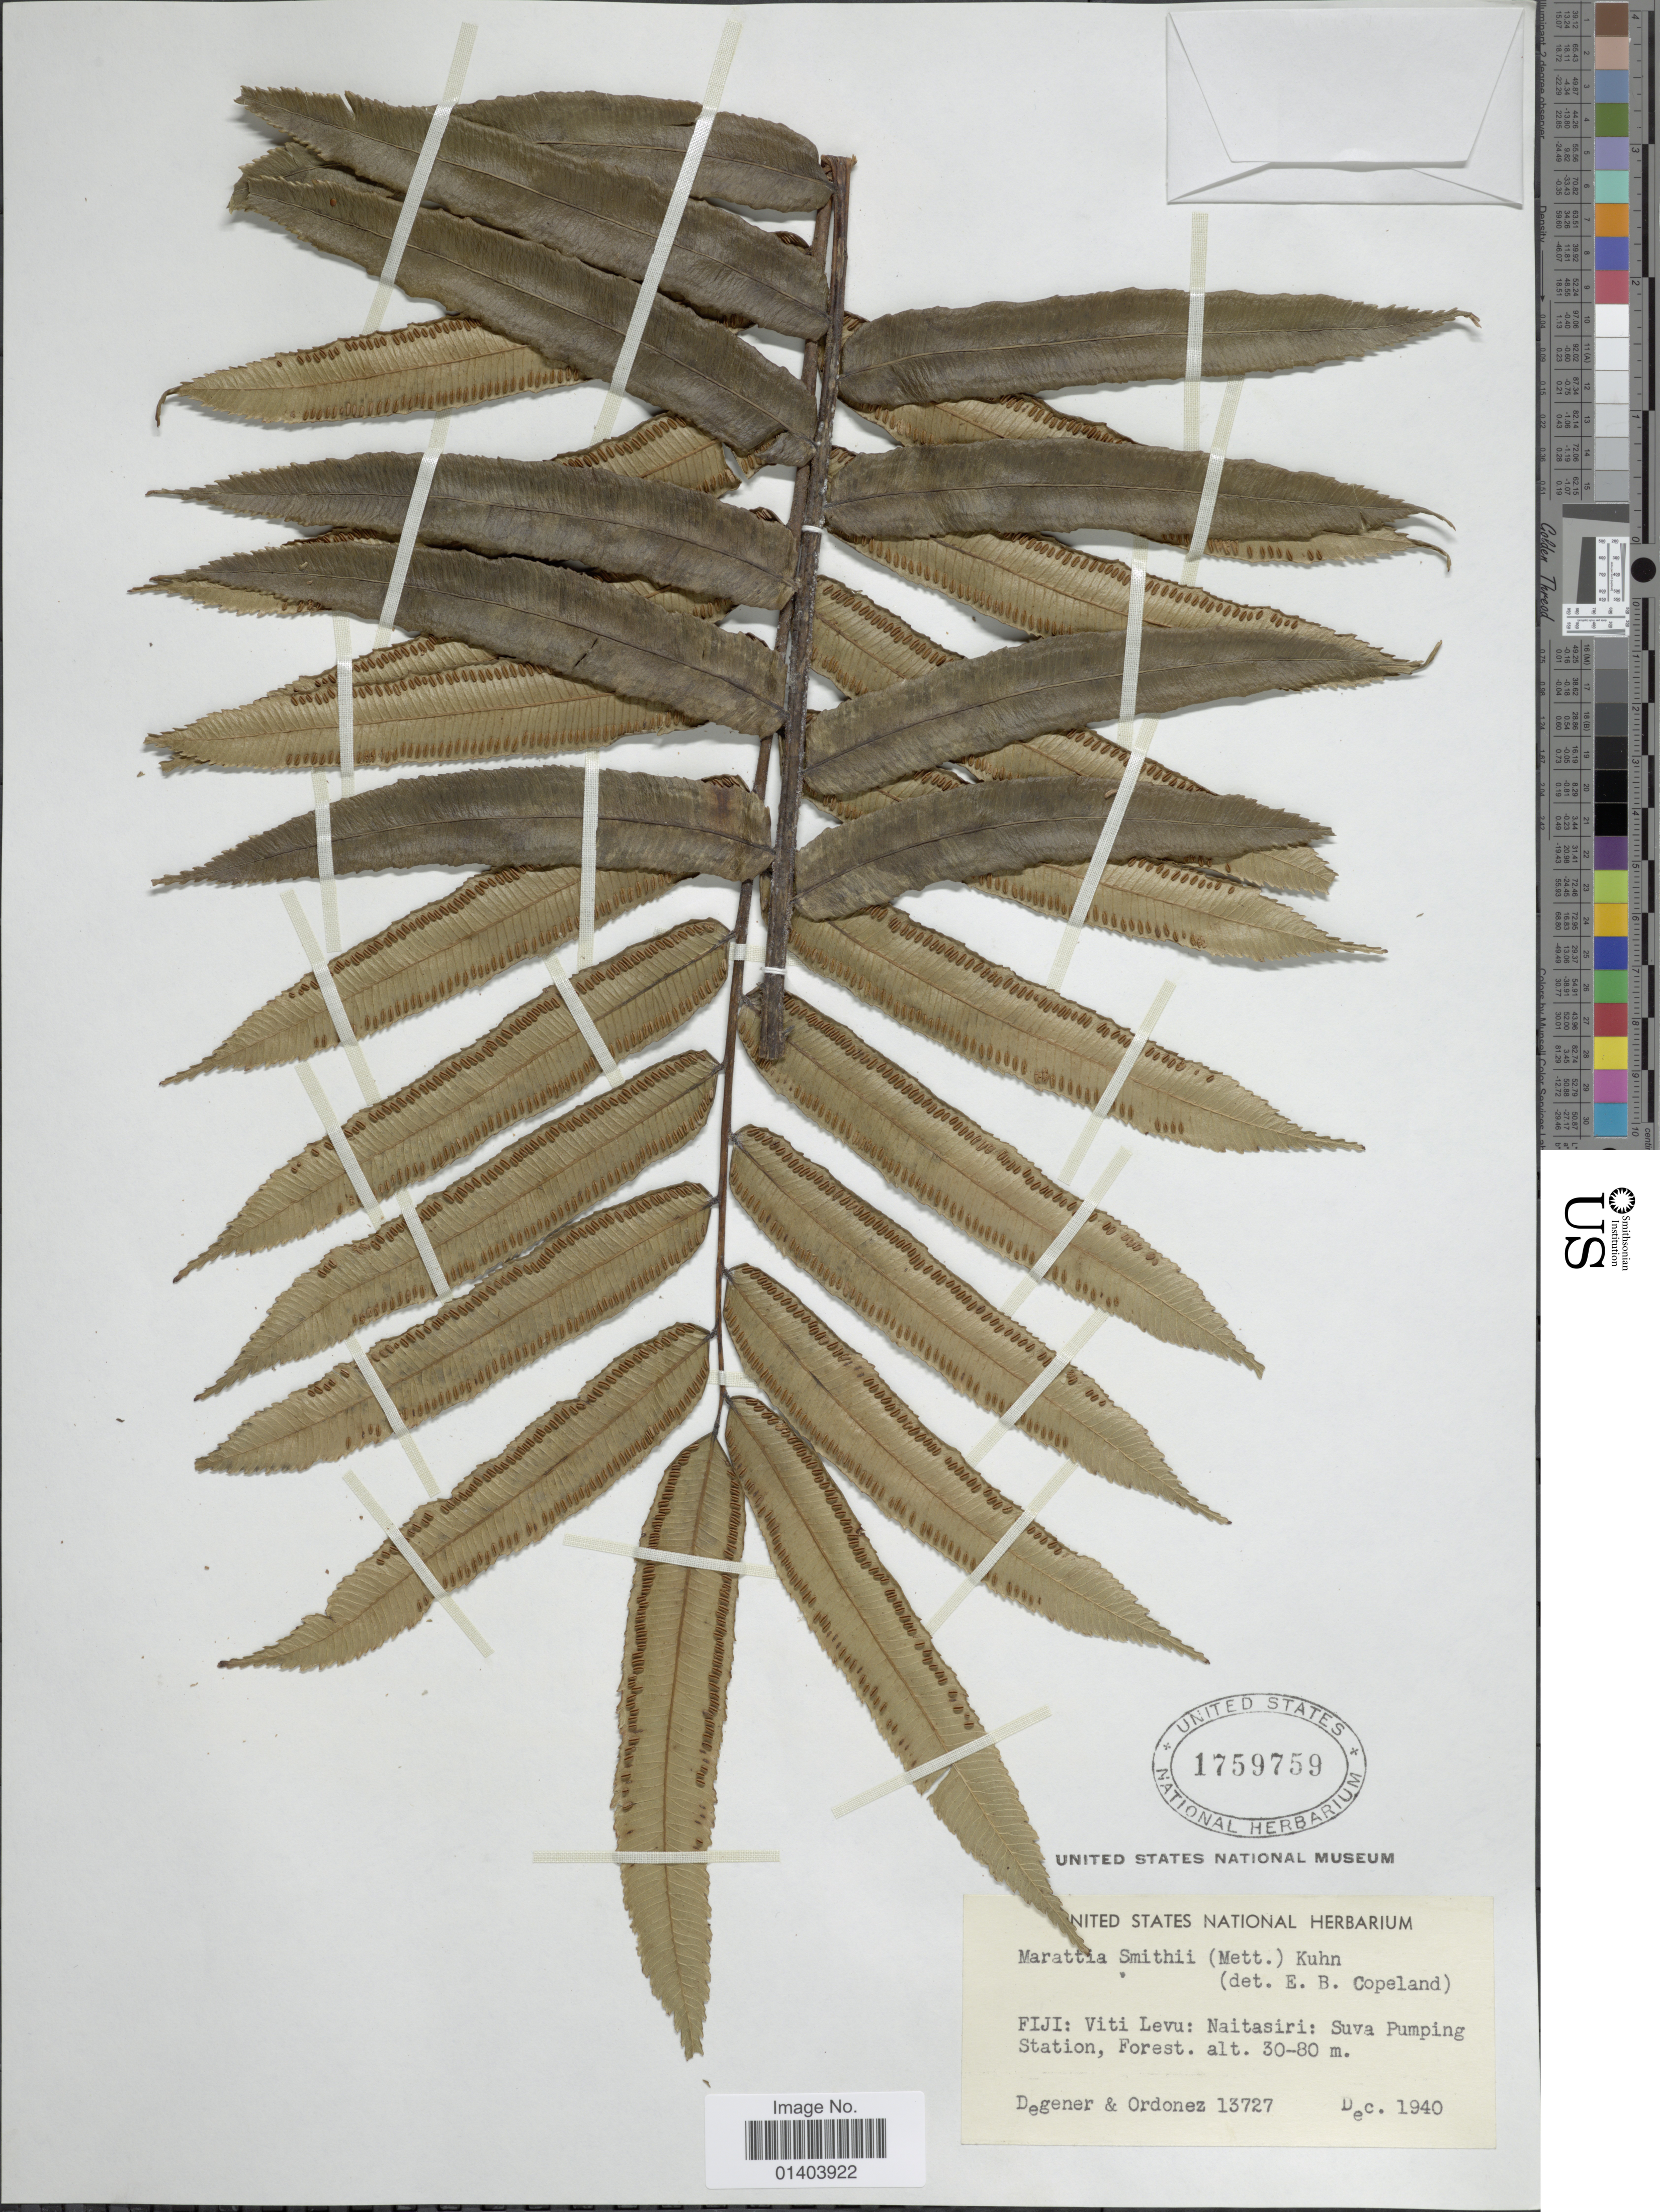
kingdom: Plantae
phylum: Tracheophyta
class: Polypodiopsida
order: Marattiales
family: Marattiaceae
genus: Ptisana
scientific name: Ptisana smithii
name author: (Mett. ex Kuhn) Murdock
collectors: -. Degener & -. Ordonez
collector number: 13727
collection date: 1940-12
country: Fiji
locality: Viti Levu: naitasiri: Suva Pumping Station, Forest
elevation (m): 30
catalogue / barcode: US 1759759